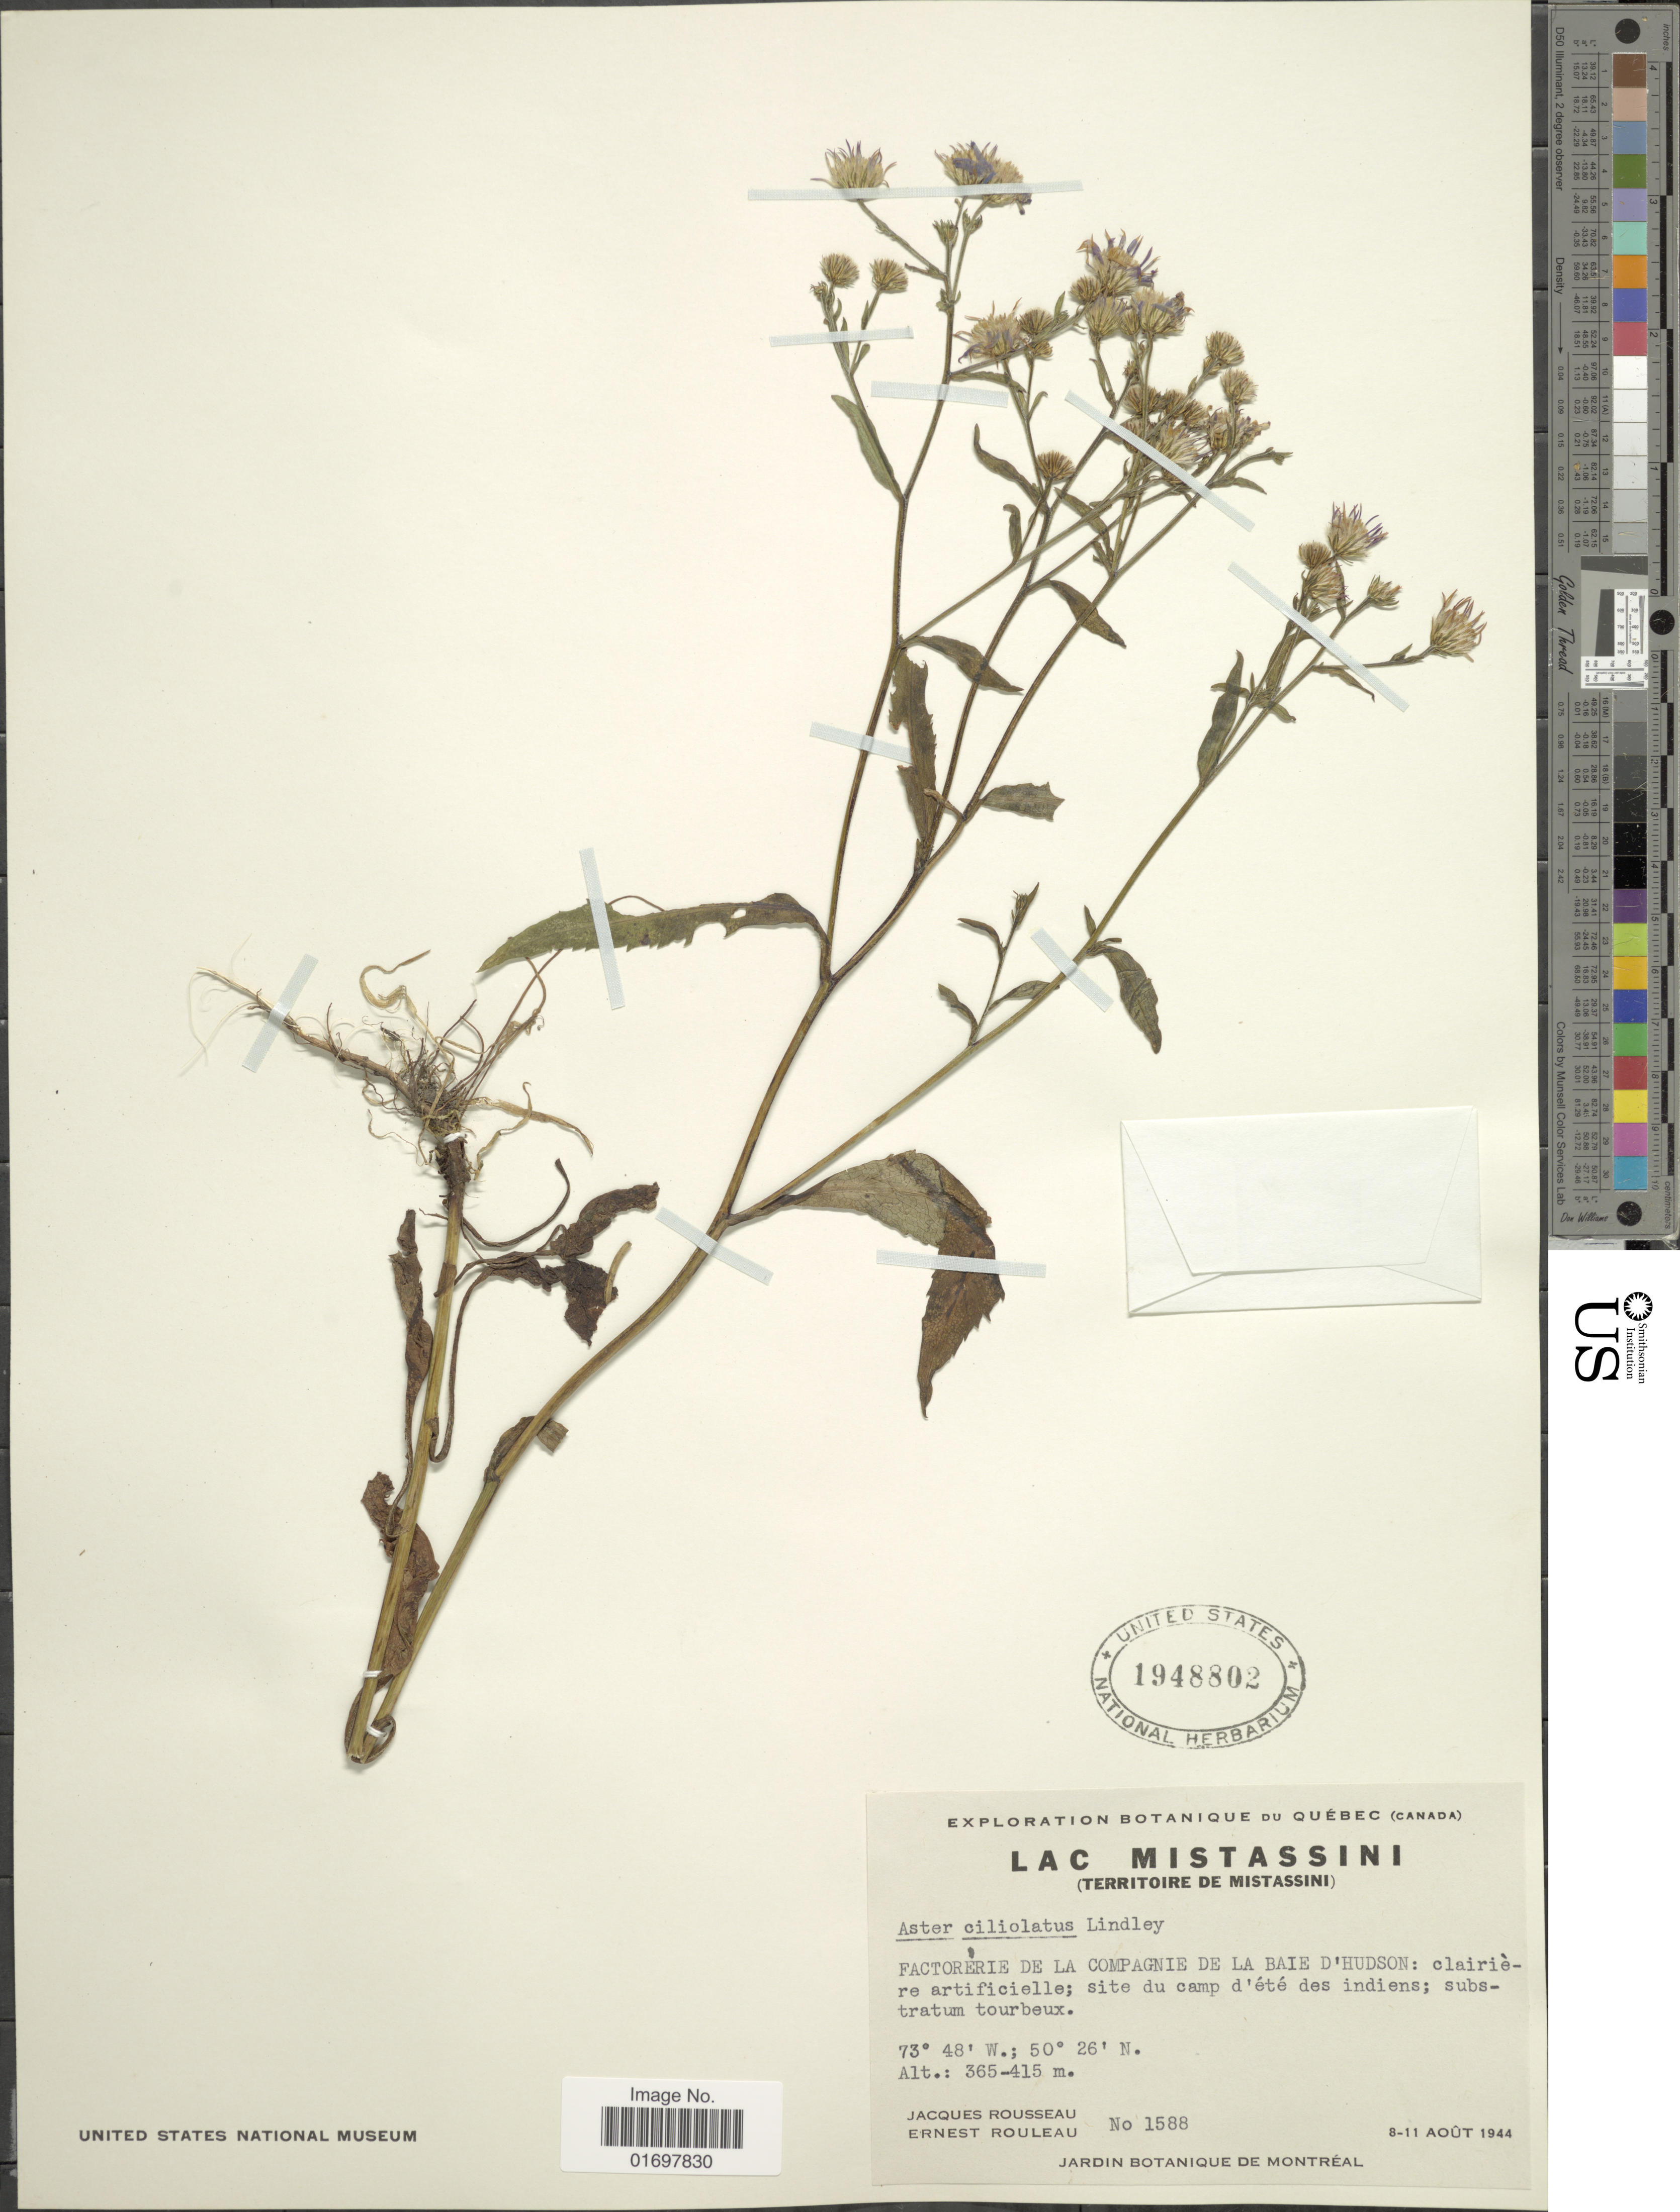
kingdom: Plantae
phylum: Tracheophyta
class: Magnoliopsida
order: Asterales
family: Asteraceae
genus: Symphyotrichum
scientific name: Symphyotrichum ciliolatum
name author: (Lindl.) Á. Löve & D. Löve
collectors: J. Rousseau & J. Rouleau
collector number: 1588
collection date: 1944-08-08/1944-08-11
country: Canada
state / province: Quebec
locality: Lac Mistassini (Territoire de Mistassini). Factorerie de la Compagnie de la Baie D'Hudson: Clairiere artificielle; site du camp d'ete des indiens.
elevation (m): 365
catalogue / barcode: US 1948802